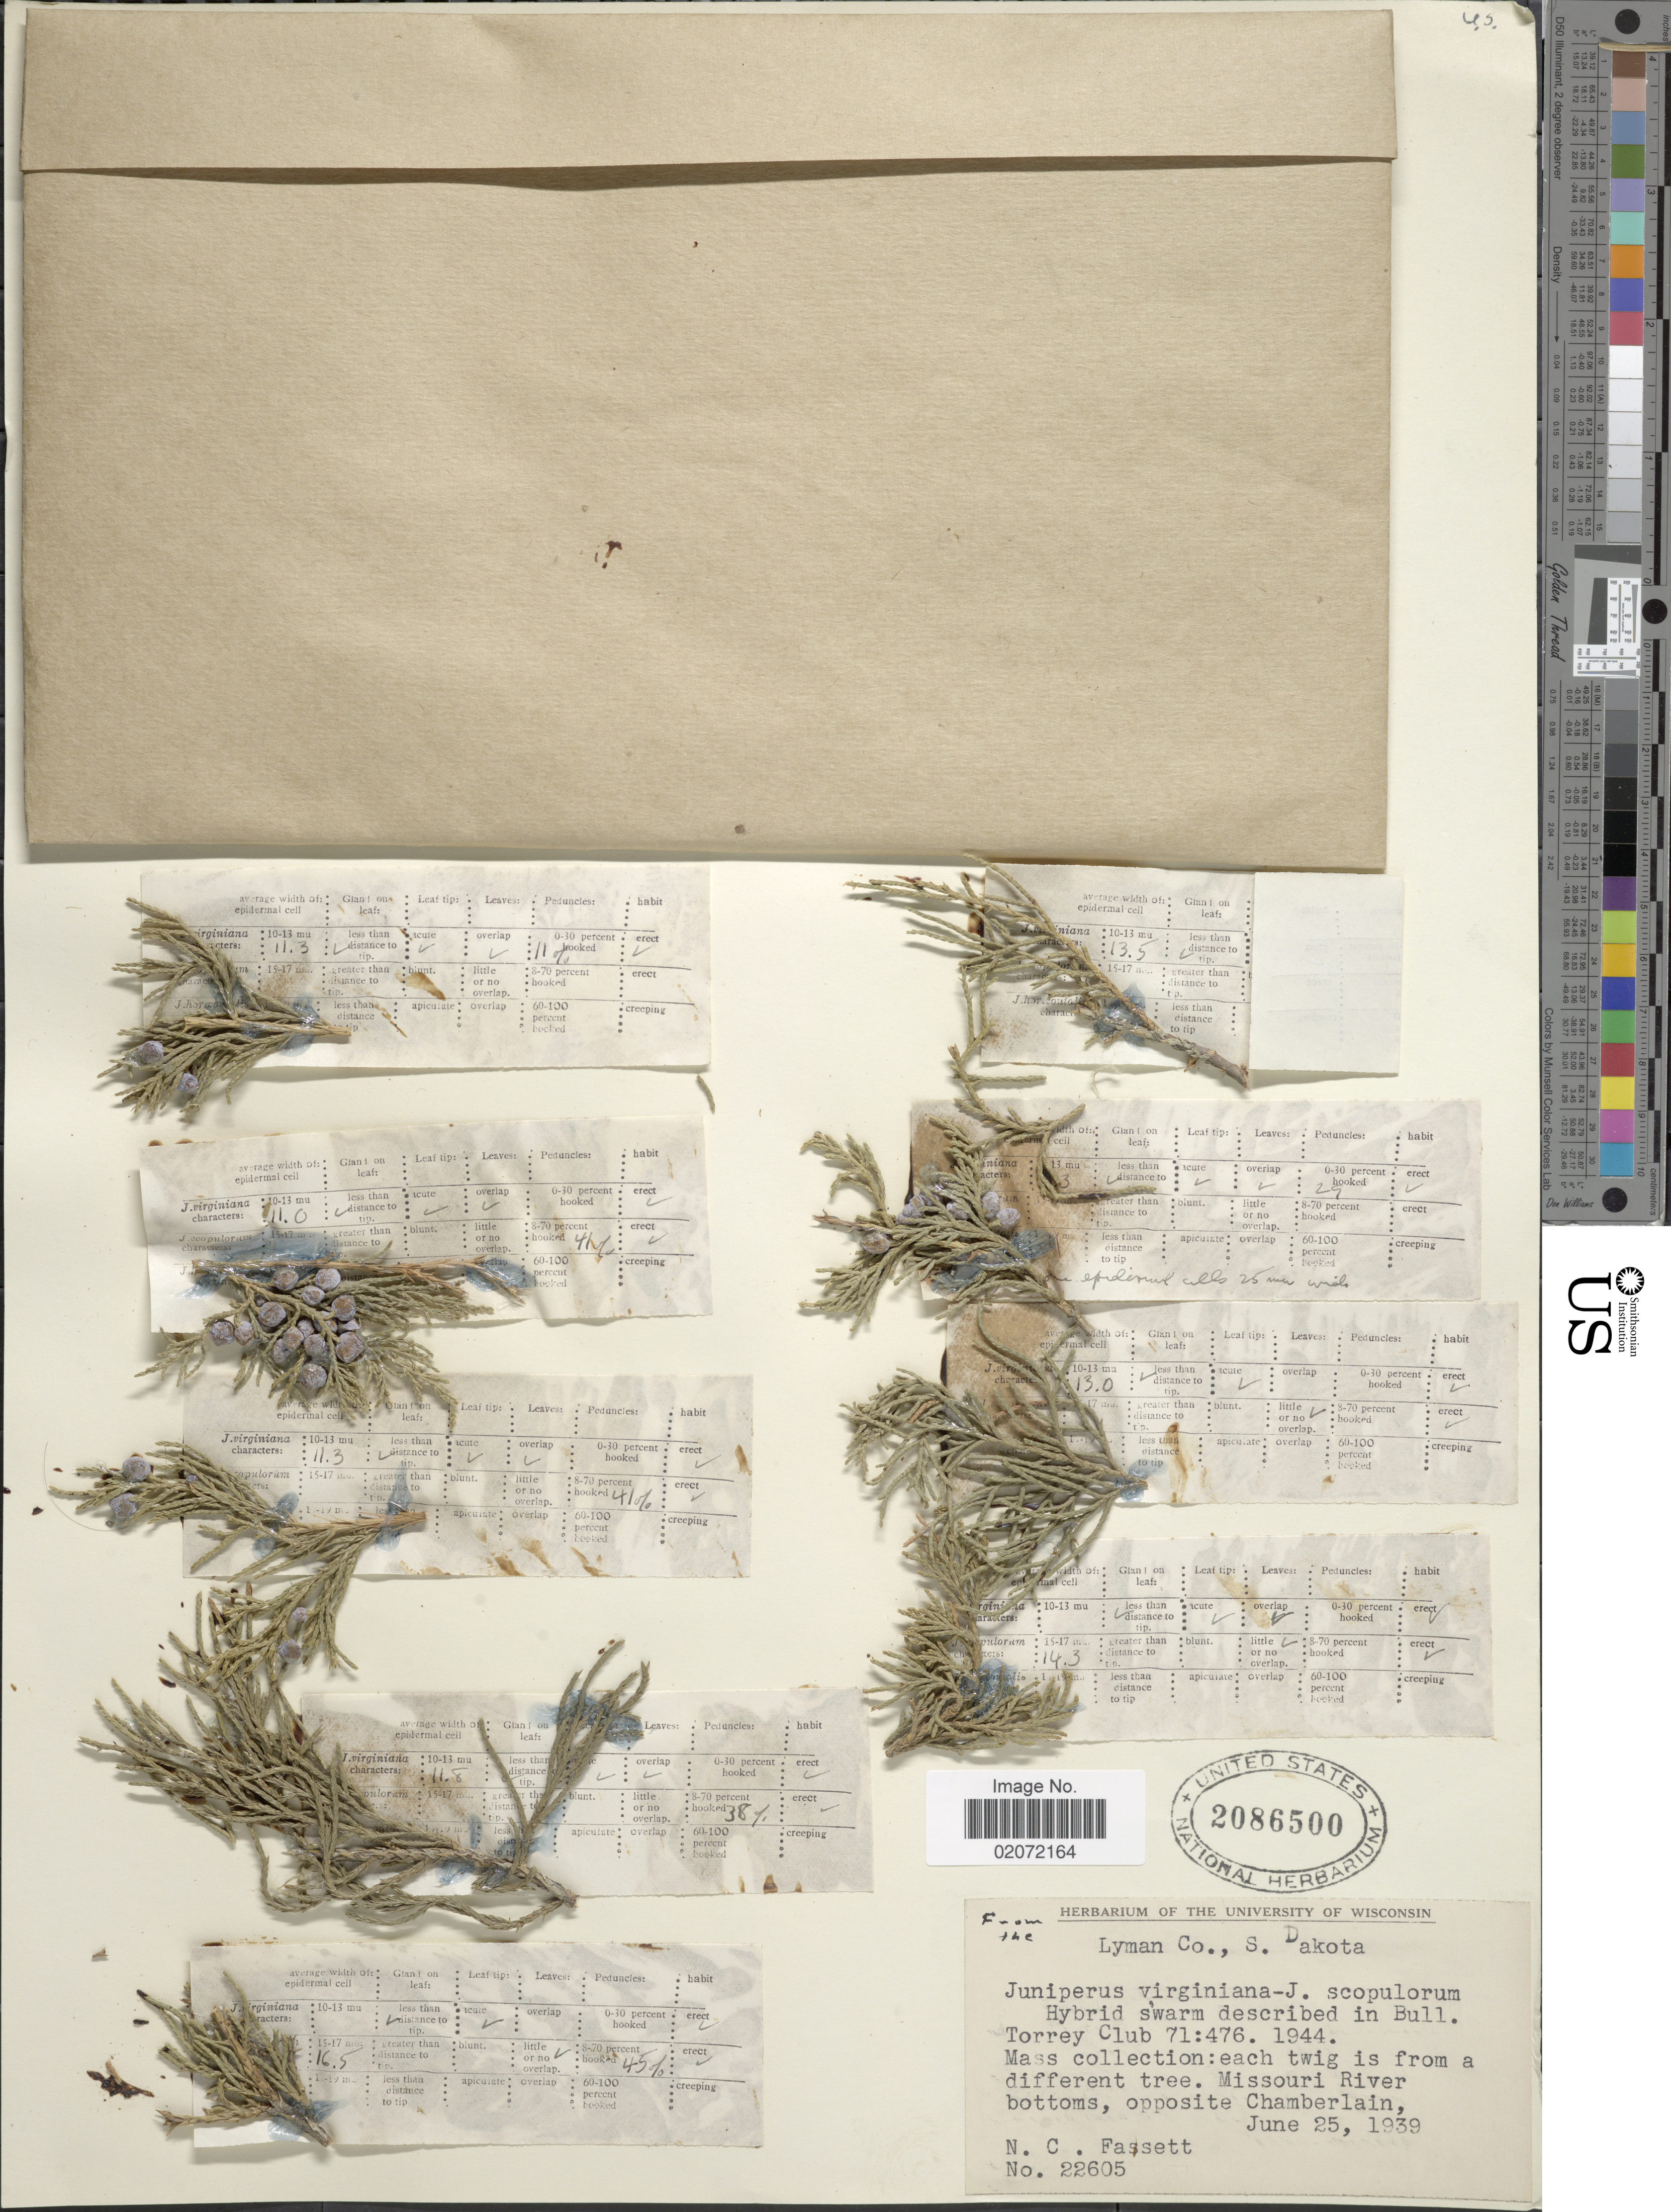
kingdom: Plantae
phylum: Tracheophyta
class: Pinopsida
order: Pinales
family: Cupressaceae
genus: Juniperus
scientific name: Juniperus virginiana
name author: L.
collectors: N. C. Fassett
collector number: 22605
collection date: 1939-06-25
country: United States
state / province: South Dakota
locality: Lyman co., S. Dakota. Missouri River bottoms, opposite Chamberlain.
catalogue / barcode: US 2086500